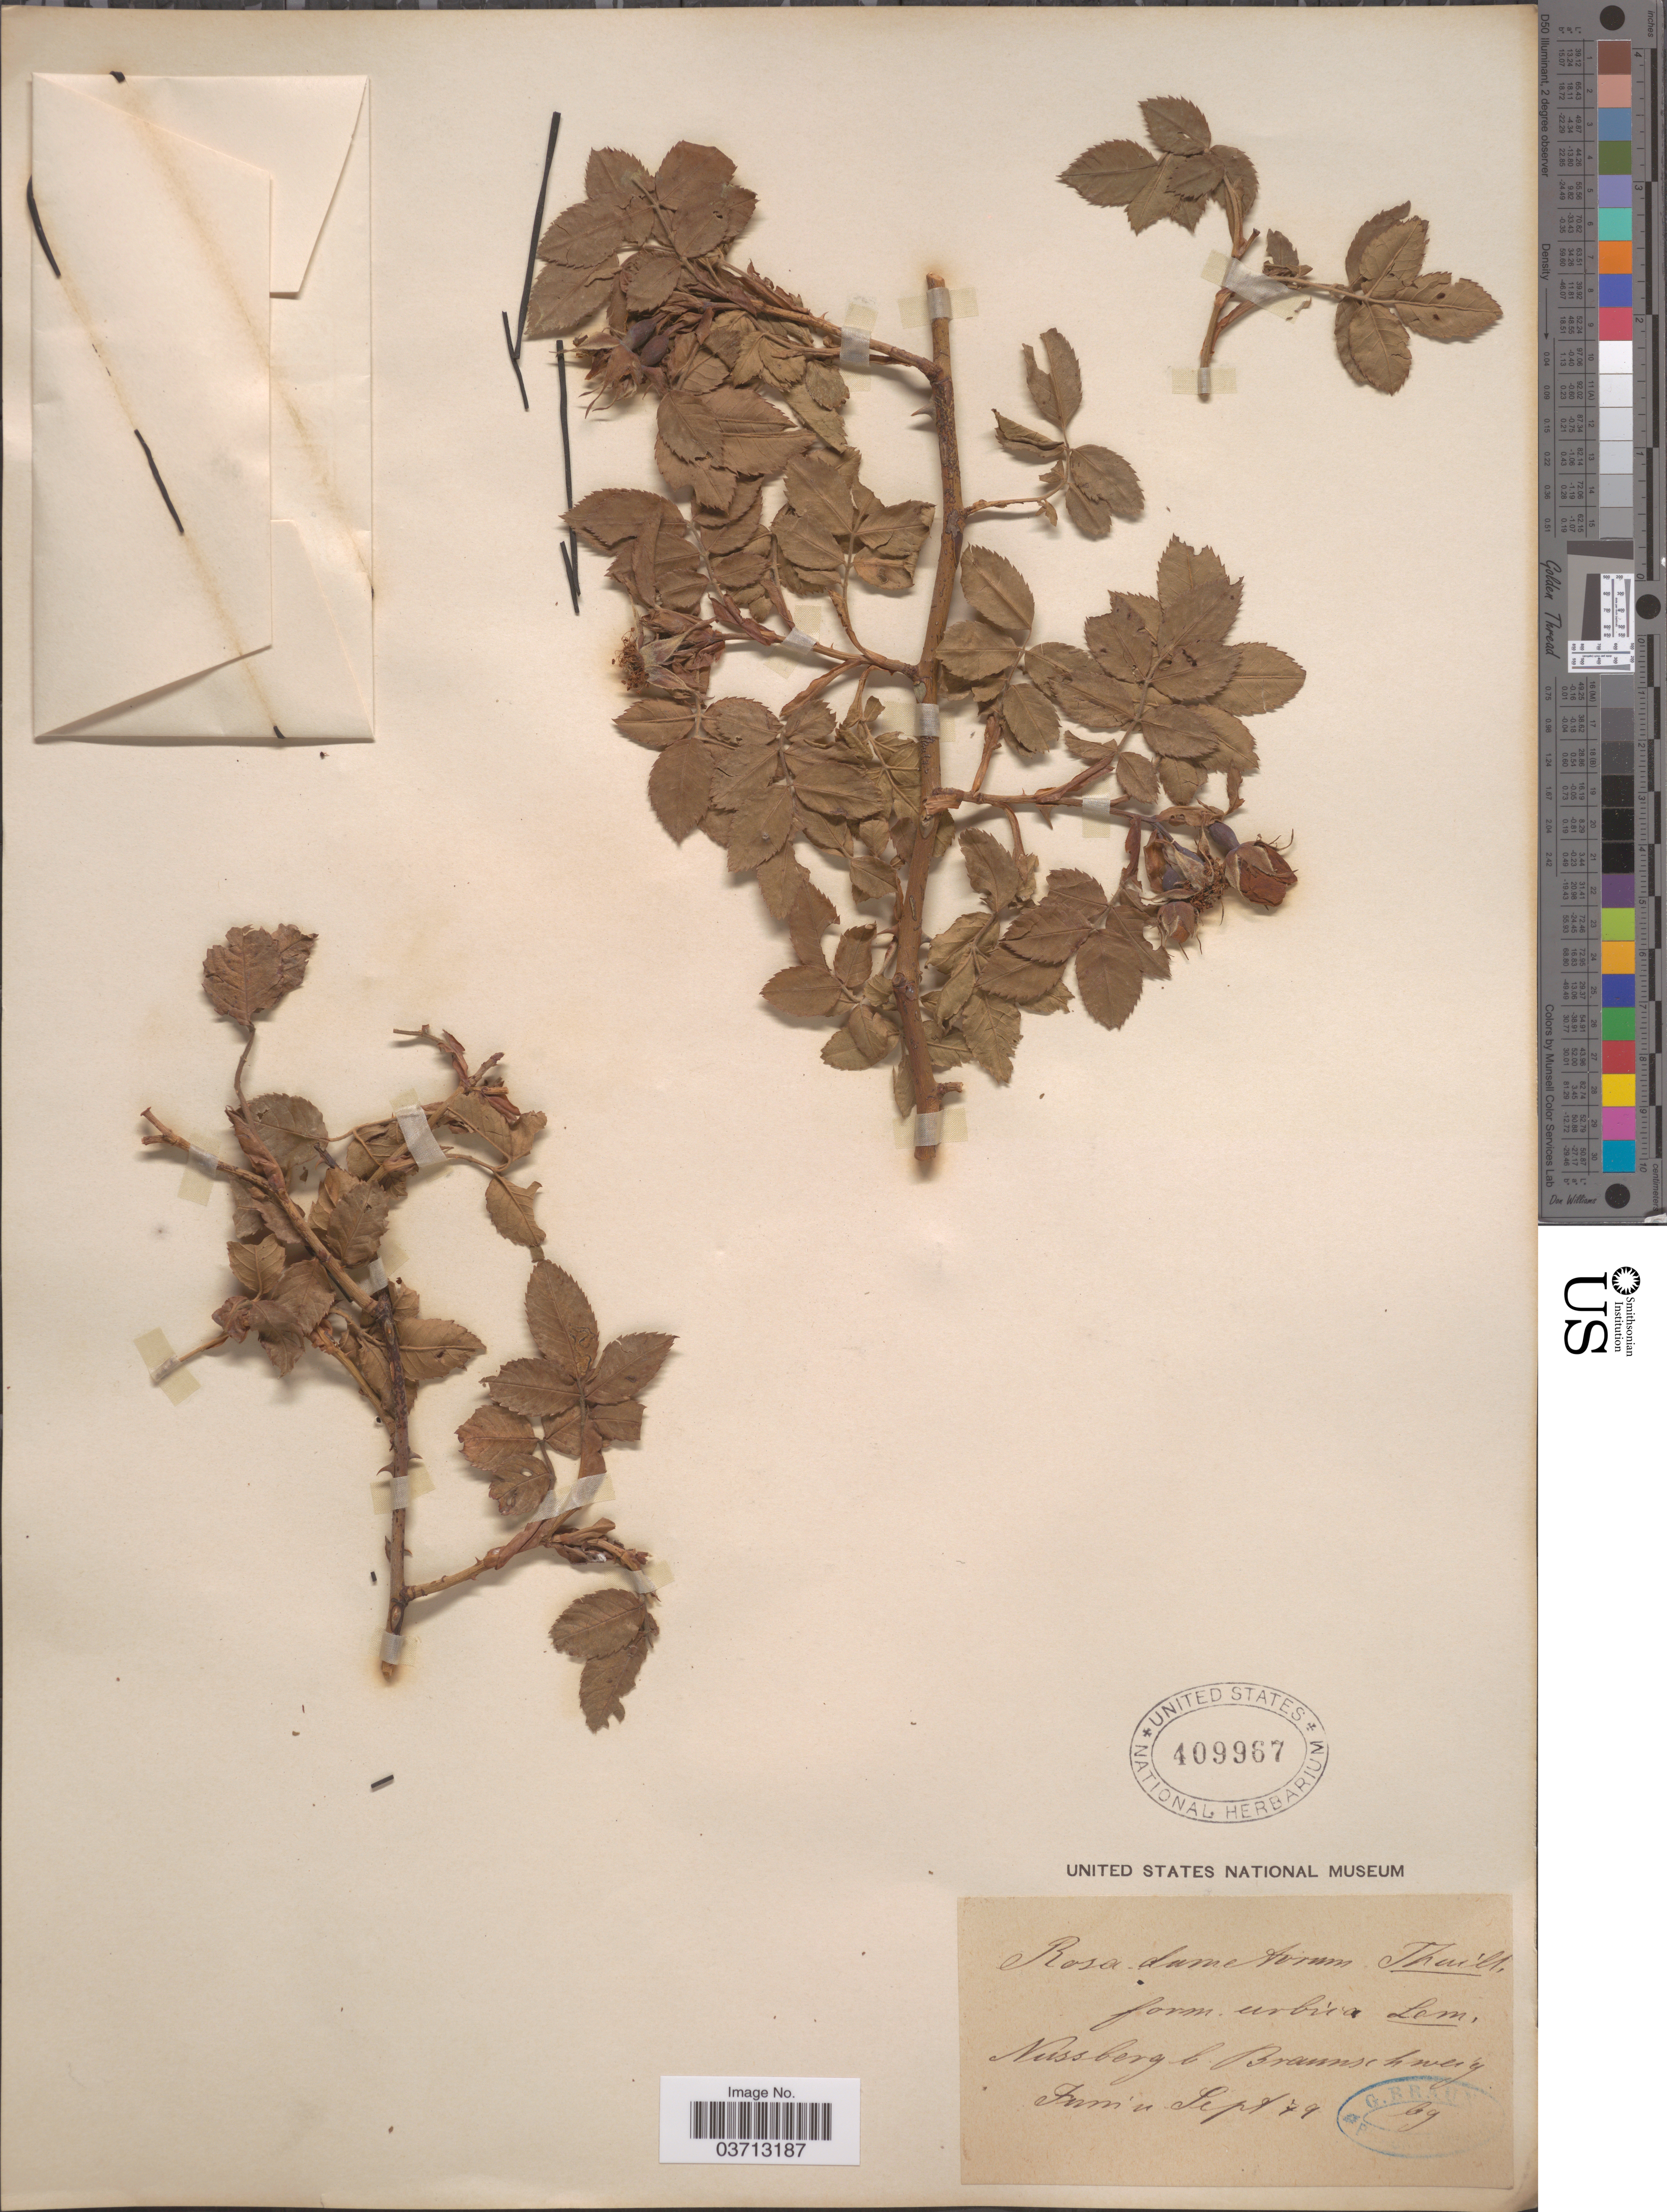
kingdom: Plantae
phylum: Tracheophyta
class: Magnoliopsida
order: Rosales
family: Rosaceae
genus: Rosa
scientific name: Rosa dumetorum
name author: Lange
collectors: G. Braun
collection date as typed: Transcribed d/m/y: /6/79 to /9/79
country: Germany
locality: Nussberg b. Braunschweig.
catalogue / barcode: US 409967